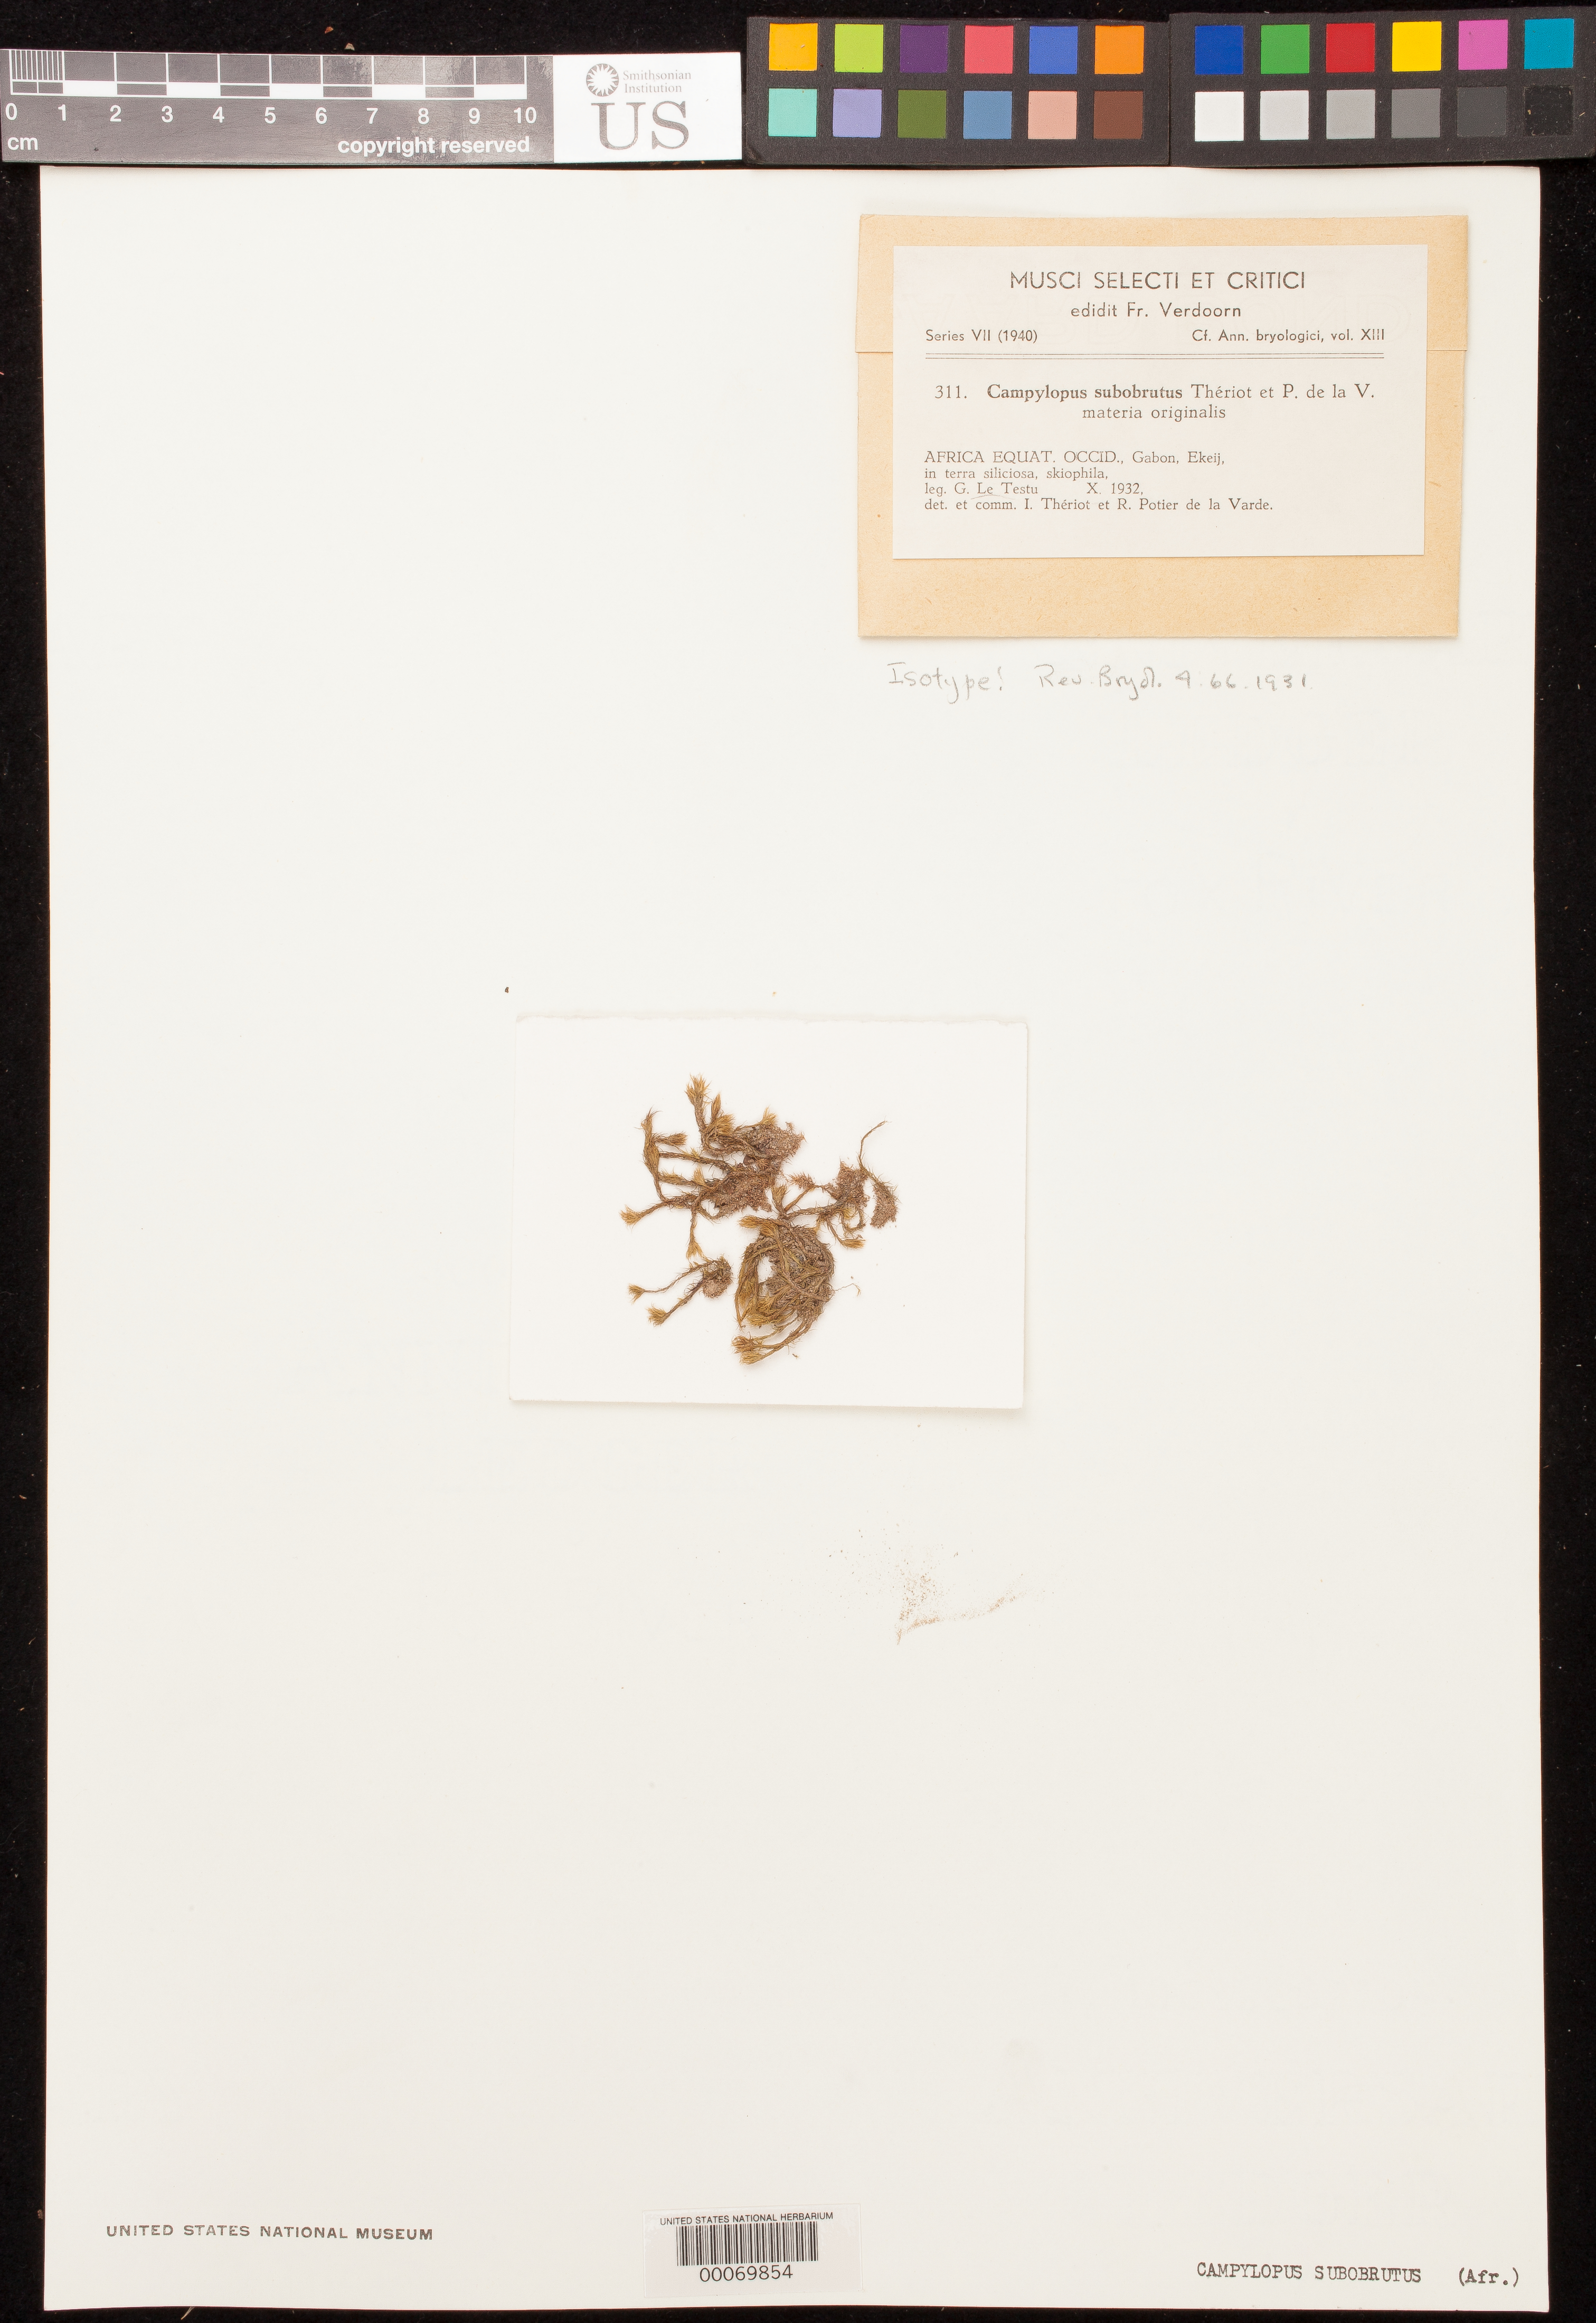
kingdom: Plantae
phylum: Bryophyta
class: Bryopsida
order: Dicranales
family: Leucobryaceae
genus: Campylopus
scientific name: Campylopus subobrutus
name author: Thér. & P. de la Varde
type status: Possible Isotype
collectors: G. Testu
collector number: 311 Musc. Sel. Crit.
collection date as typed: Oct 1932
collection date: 1932-10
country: Gabon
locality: Ekeij.